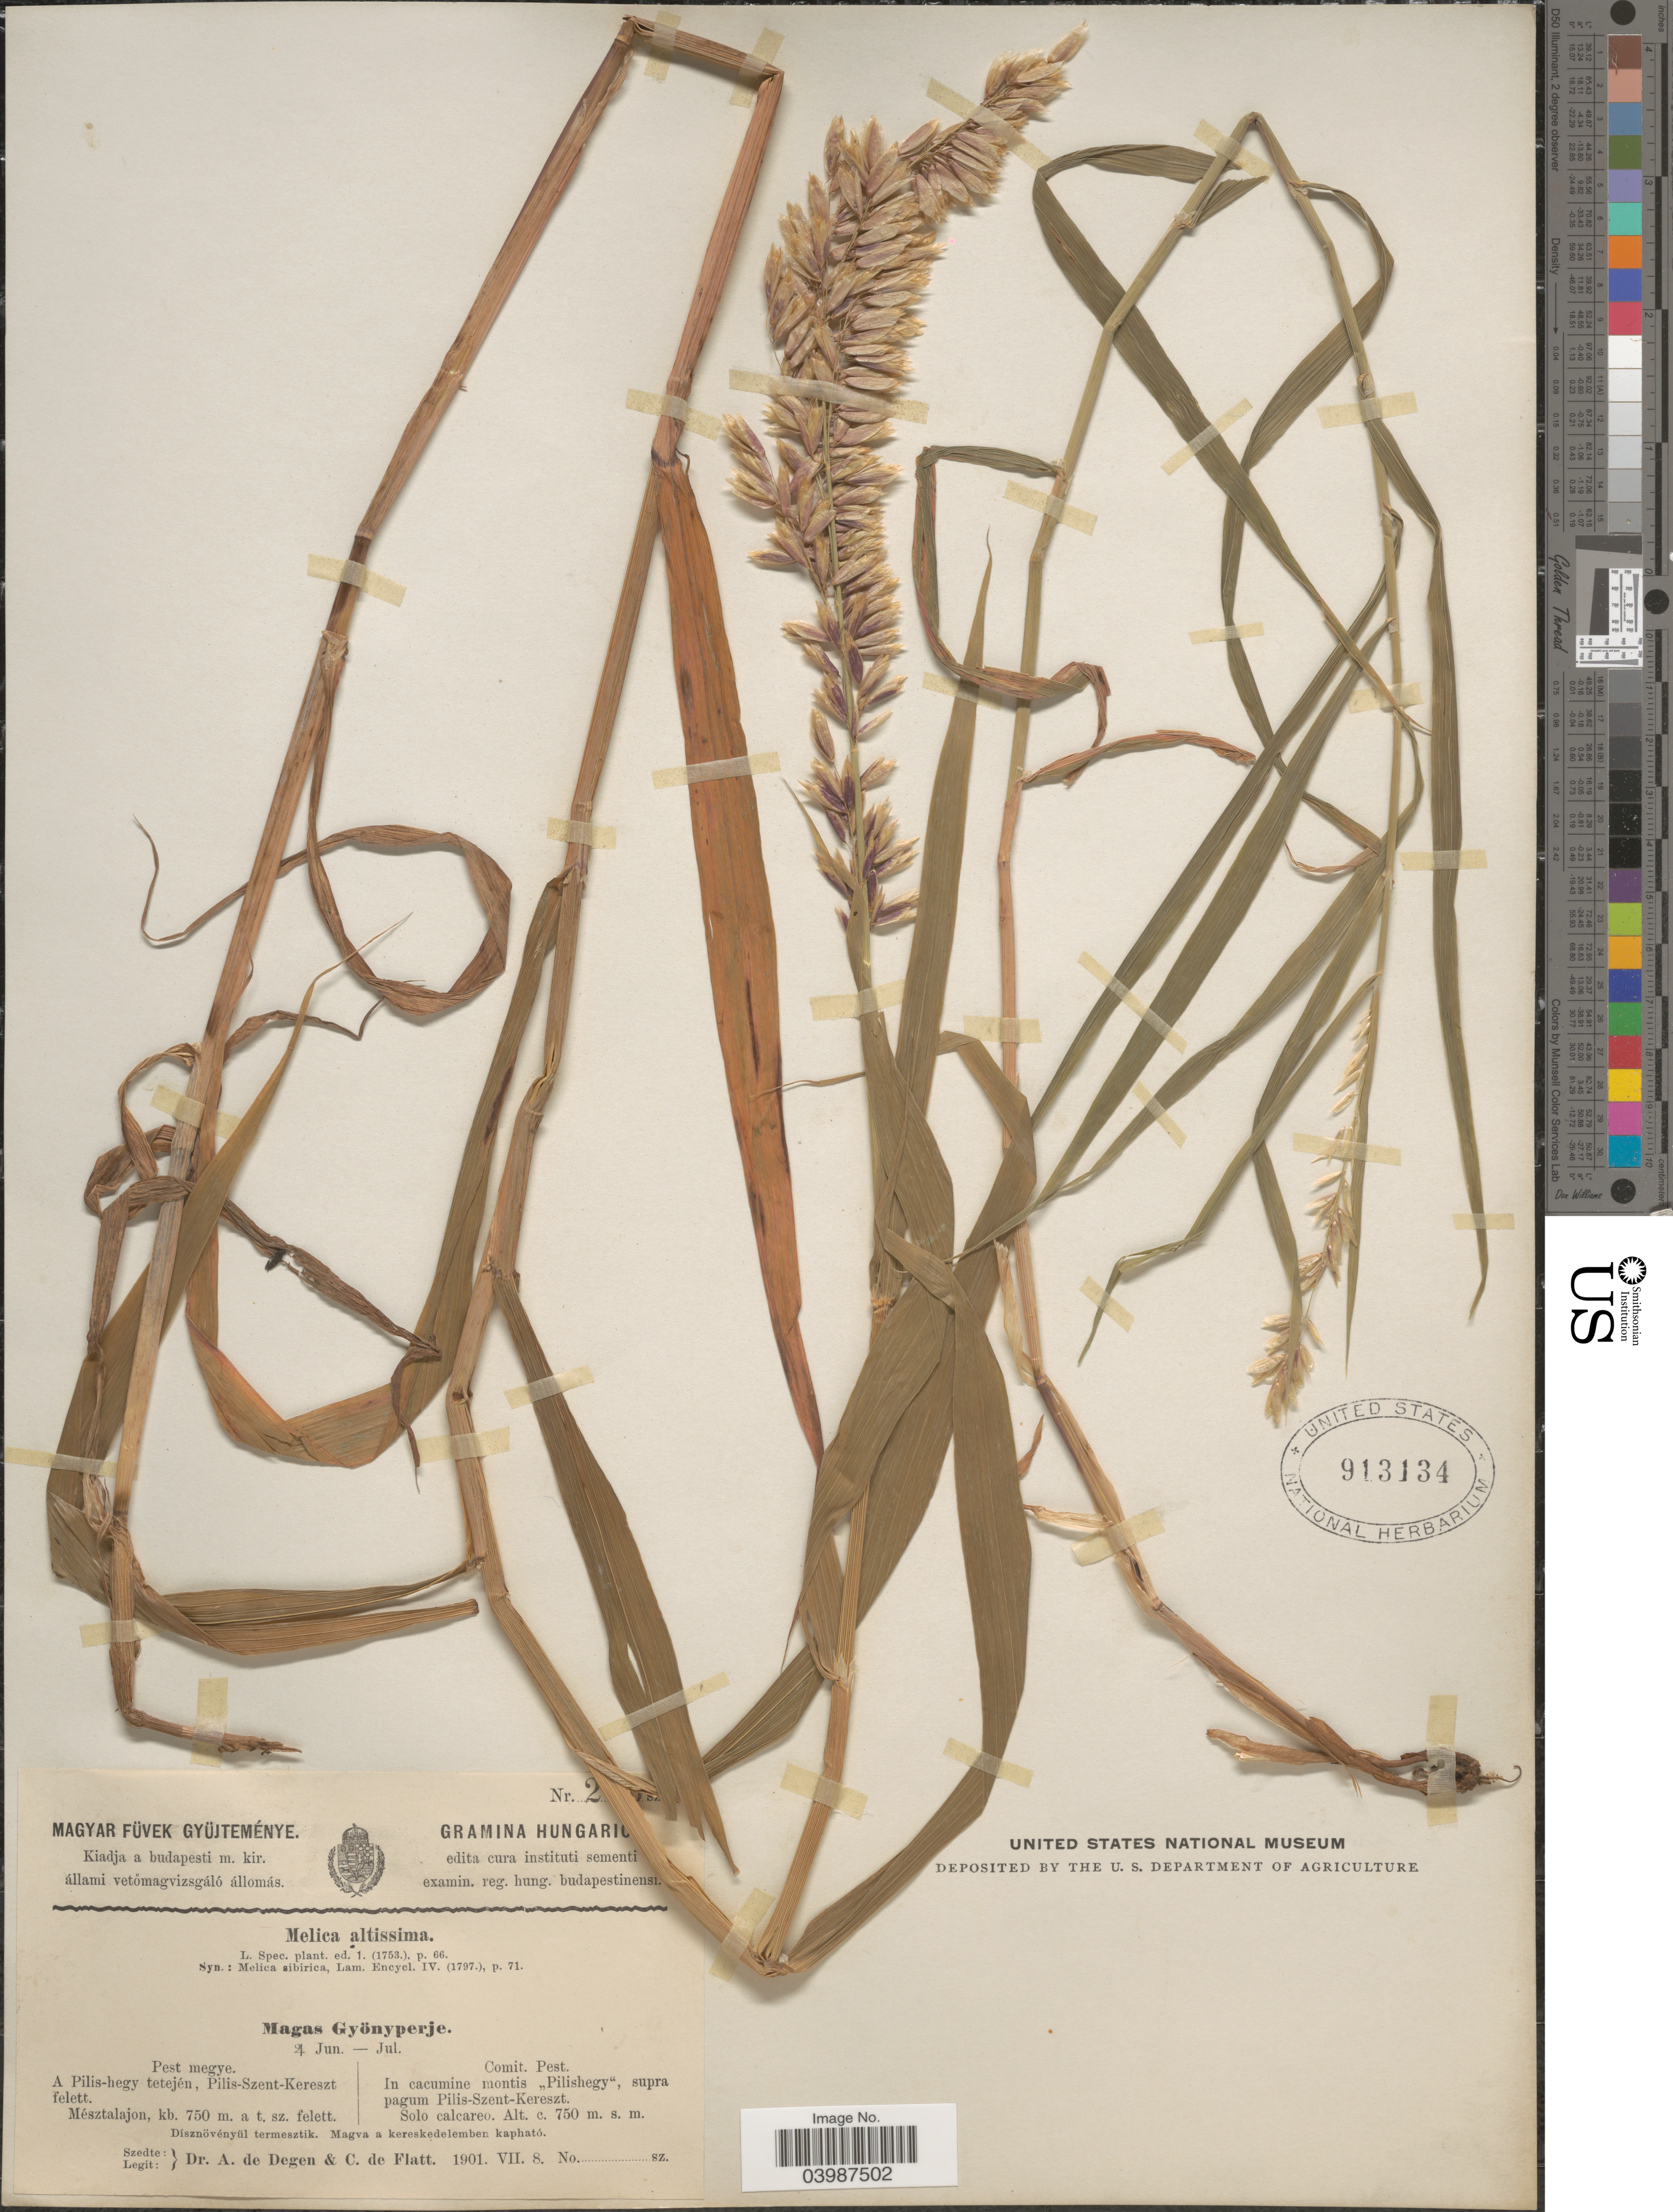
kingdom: Plantae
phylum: Tracheophyta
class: Liliopsida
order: Poales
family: Poaceae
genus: Melica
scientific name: Melica altissima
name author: L.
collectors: A. Degen & C. de Flatt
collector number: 2!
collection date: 1901-07-08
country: Hungary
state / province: Pest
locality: Comit Pest. In cacumine montis "Pilishegy", supra pagum Pilis-Szent-Kereszt.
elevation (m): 750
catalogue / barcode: US 913134